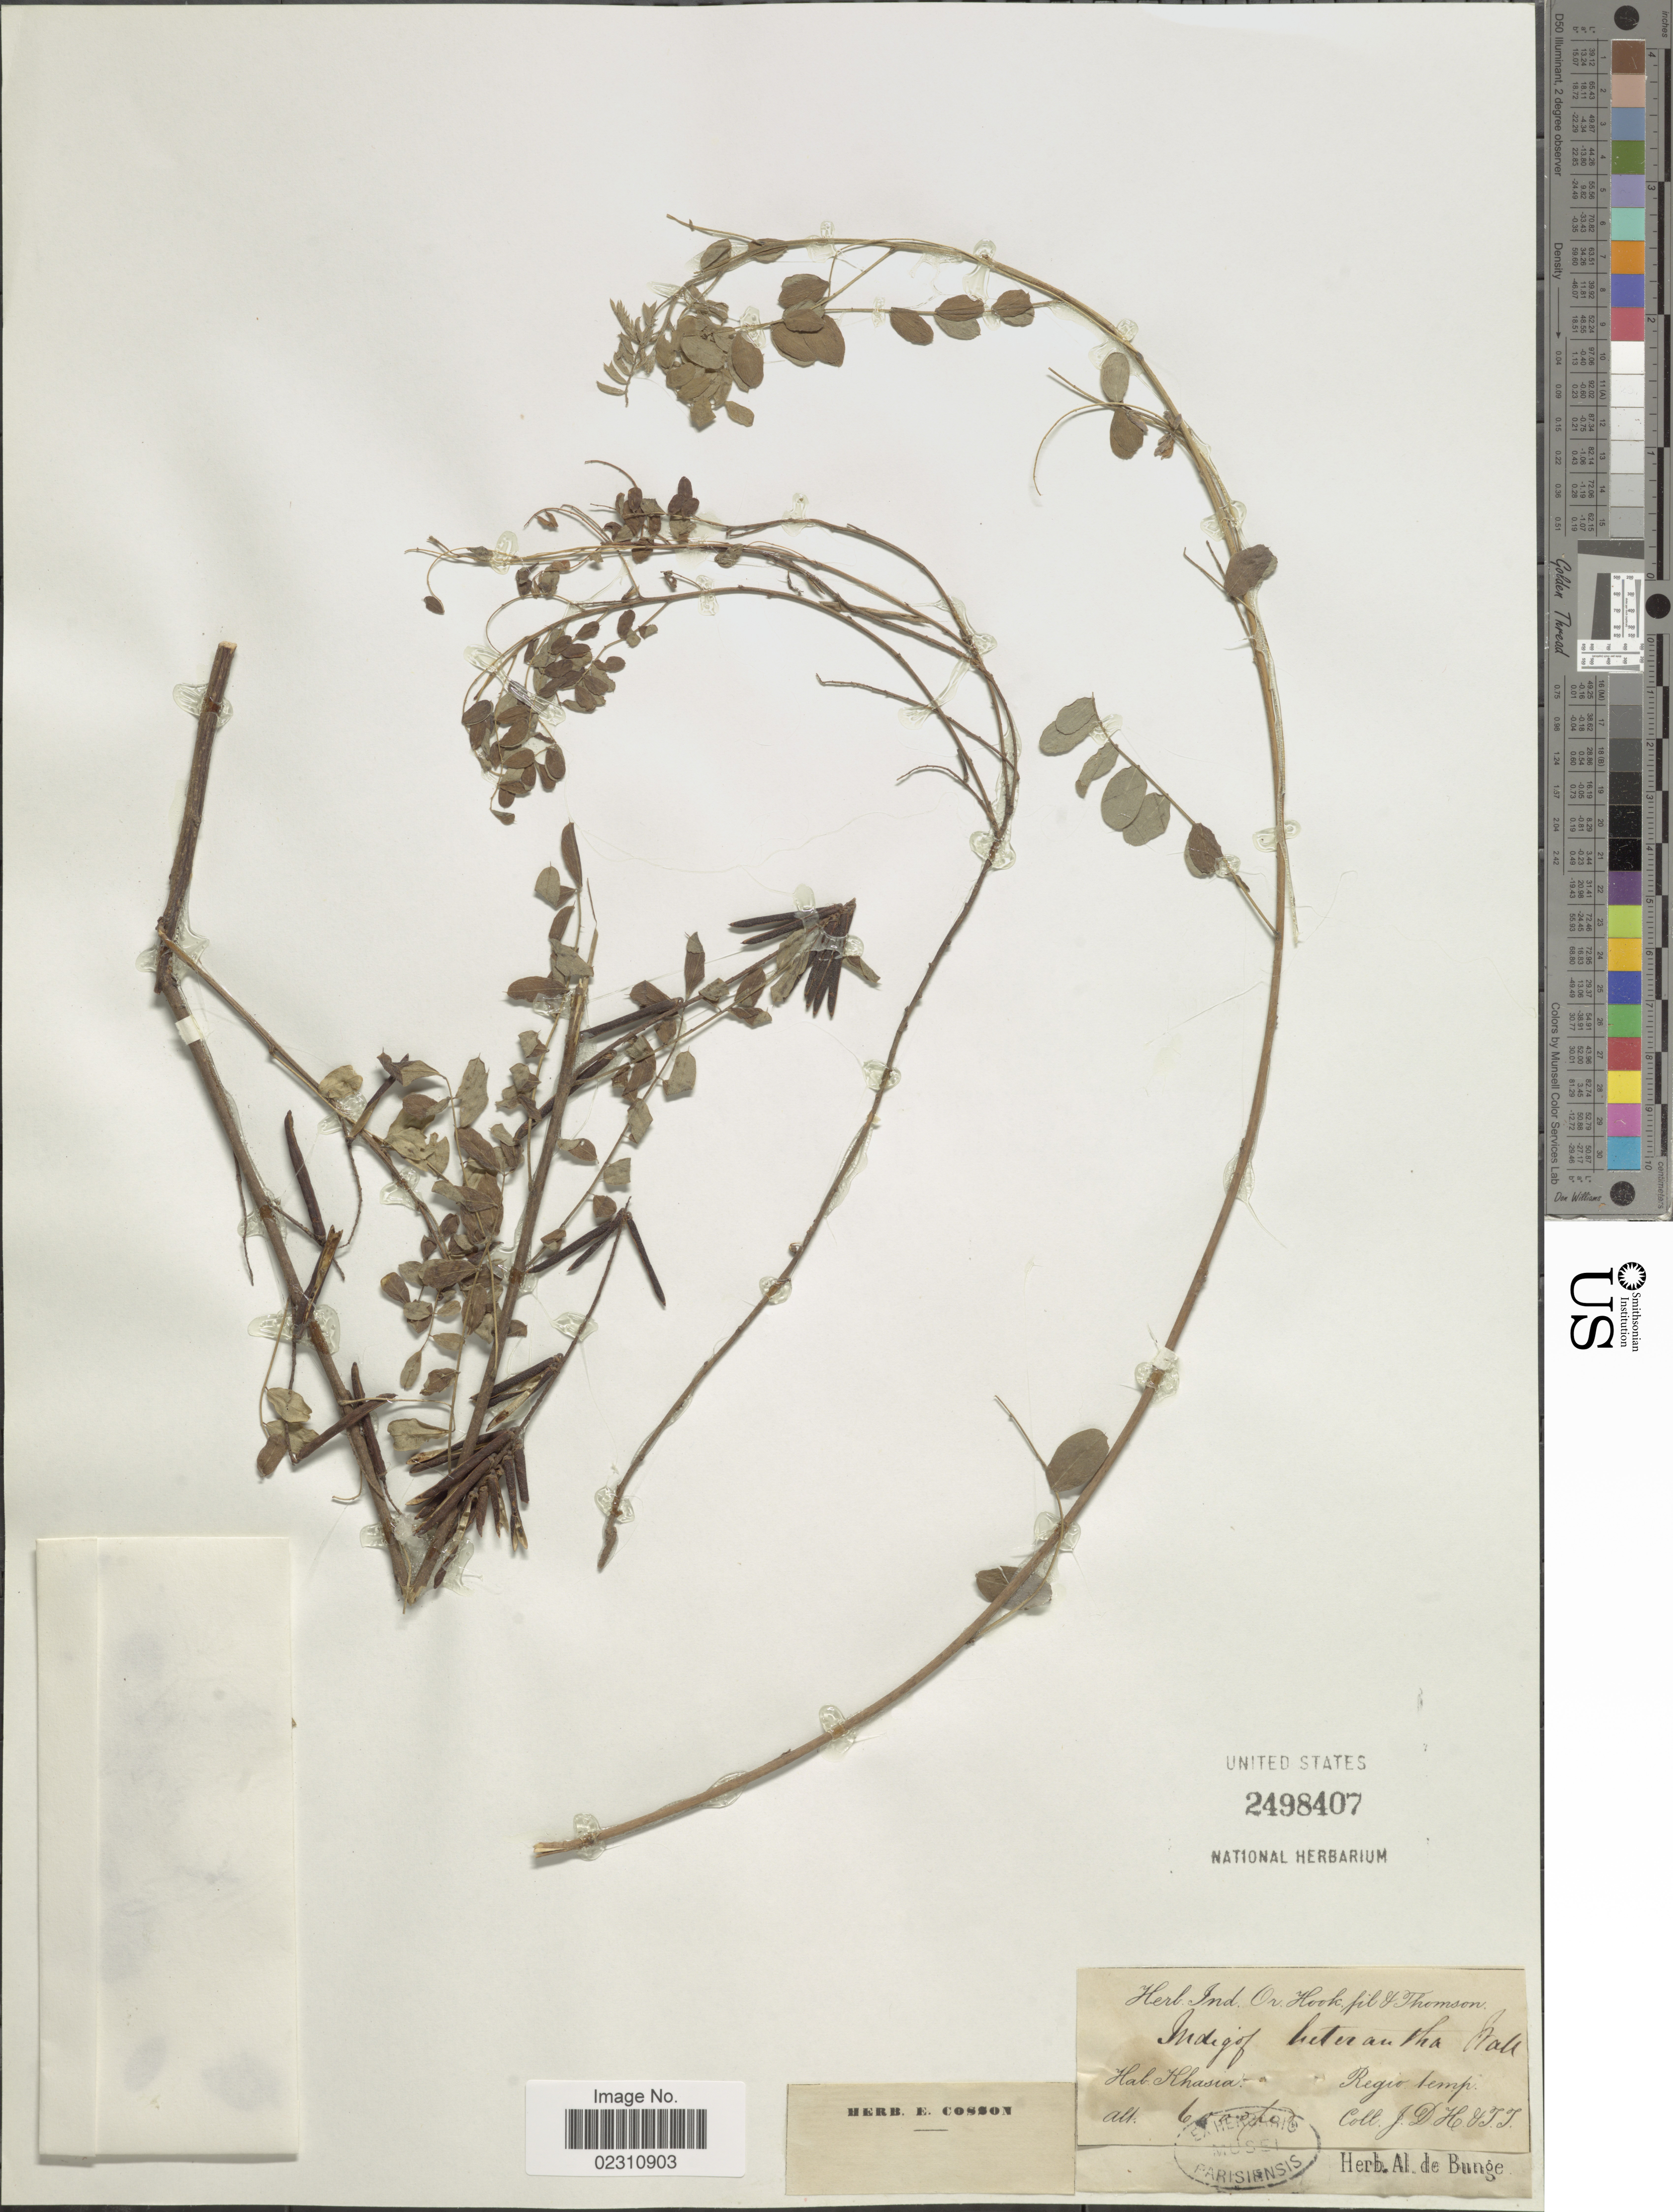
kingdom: Plantae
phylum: Tracheophyta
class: Magnoliopsida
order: Fabales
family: Fabaceae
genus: Indigofera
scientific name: Indigofera heterantha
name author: Brandis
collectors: J. D. Hooker & T. Thomson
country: India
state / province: Meghalaya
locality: Khasia, regio, temp.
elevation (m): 1829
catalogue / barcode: US 2498407